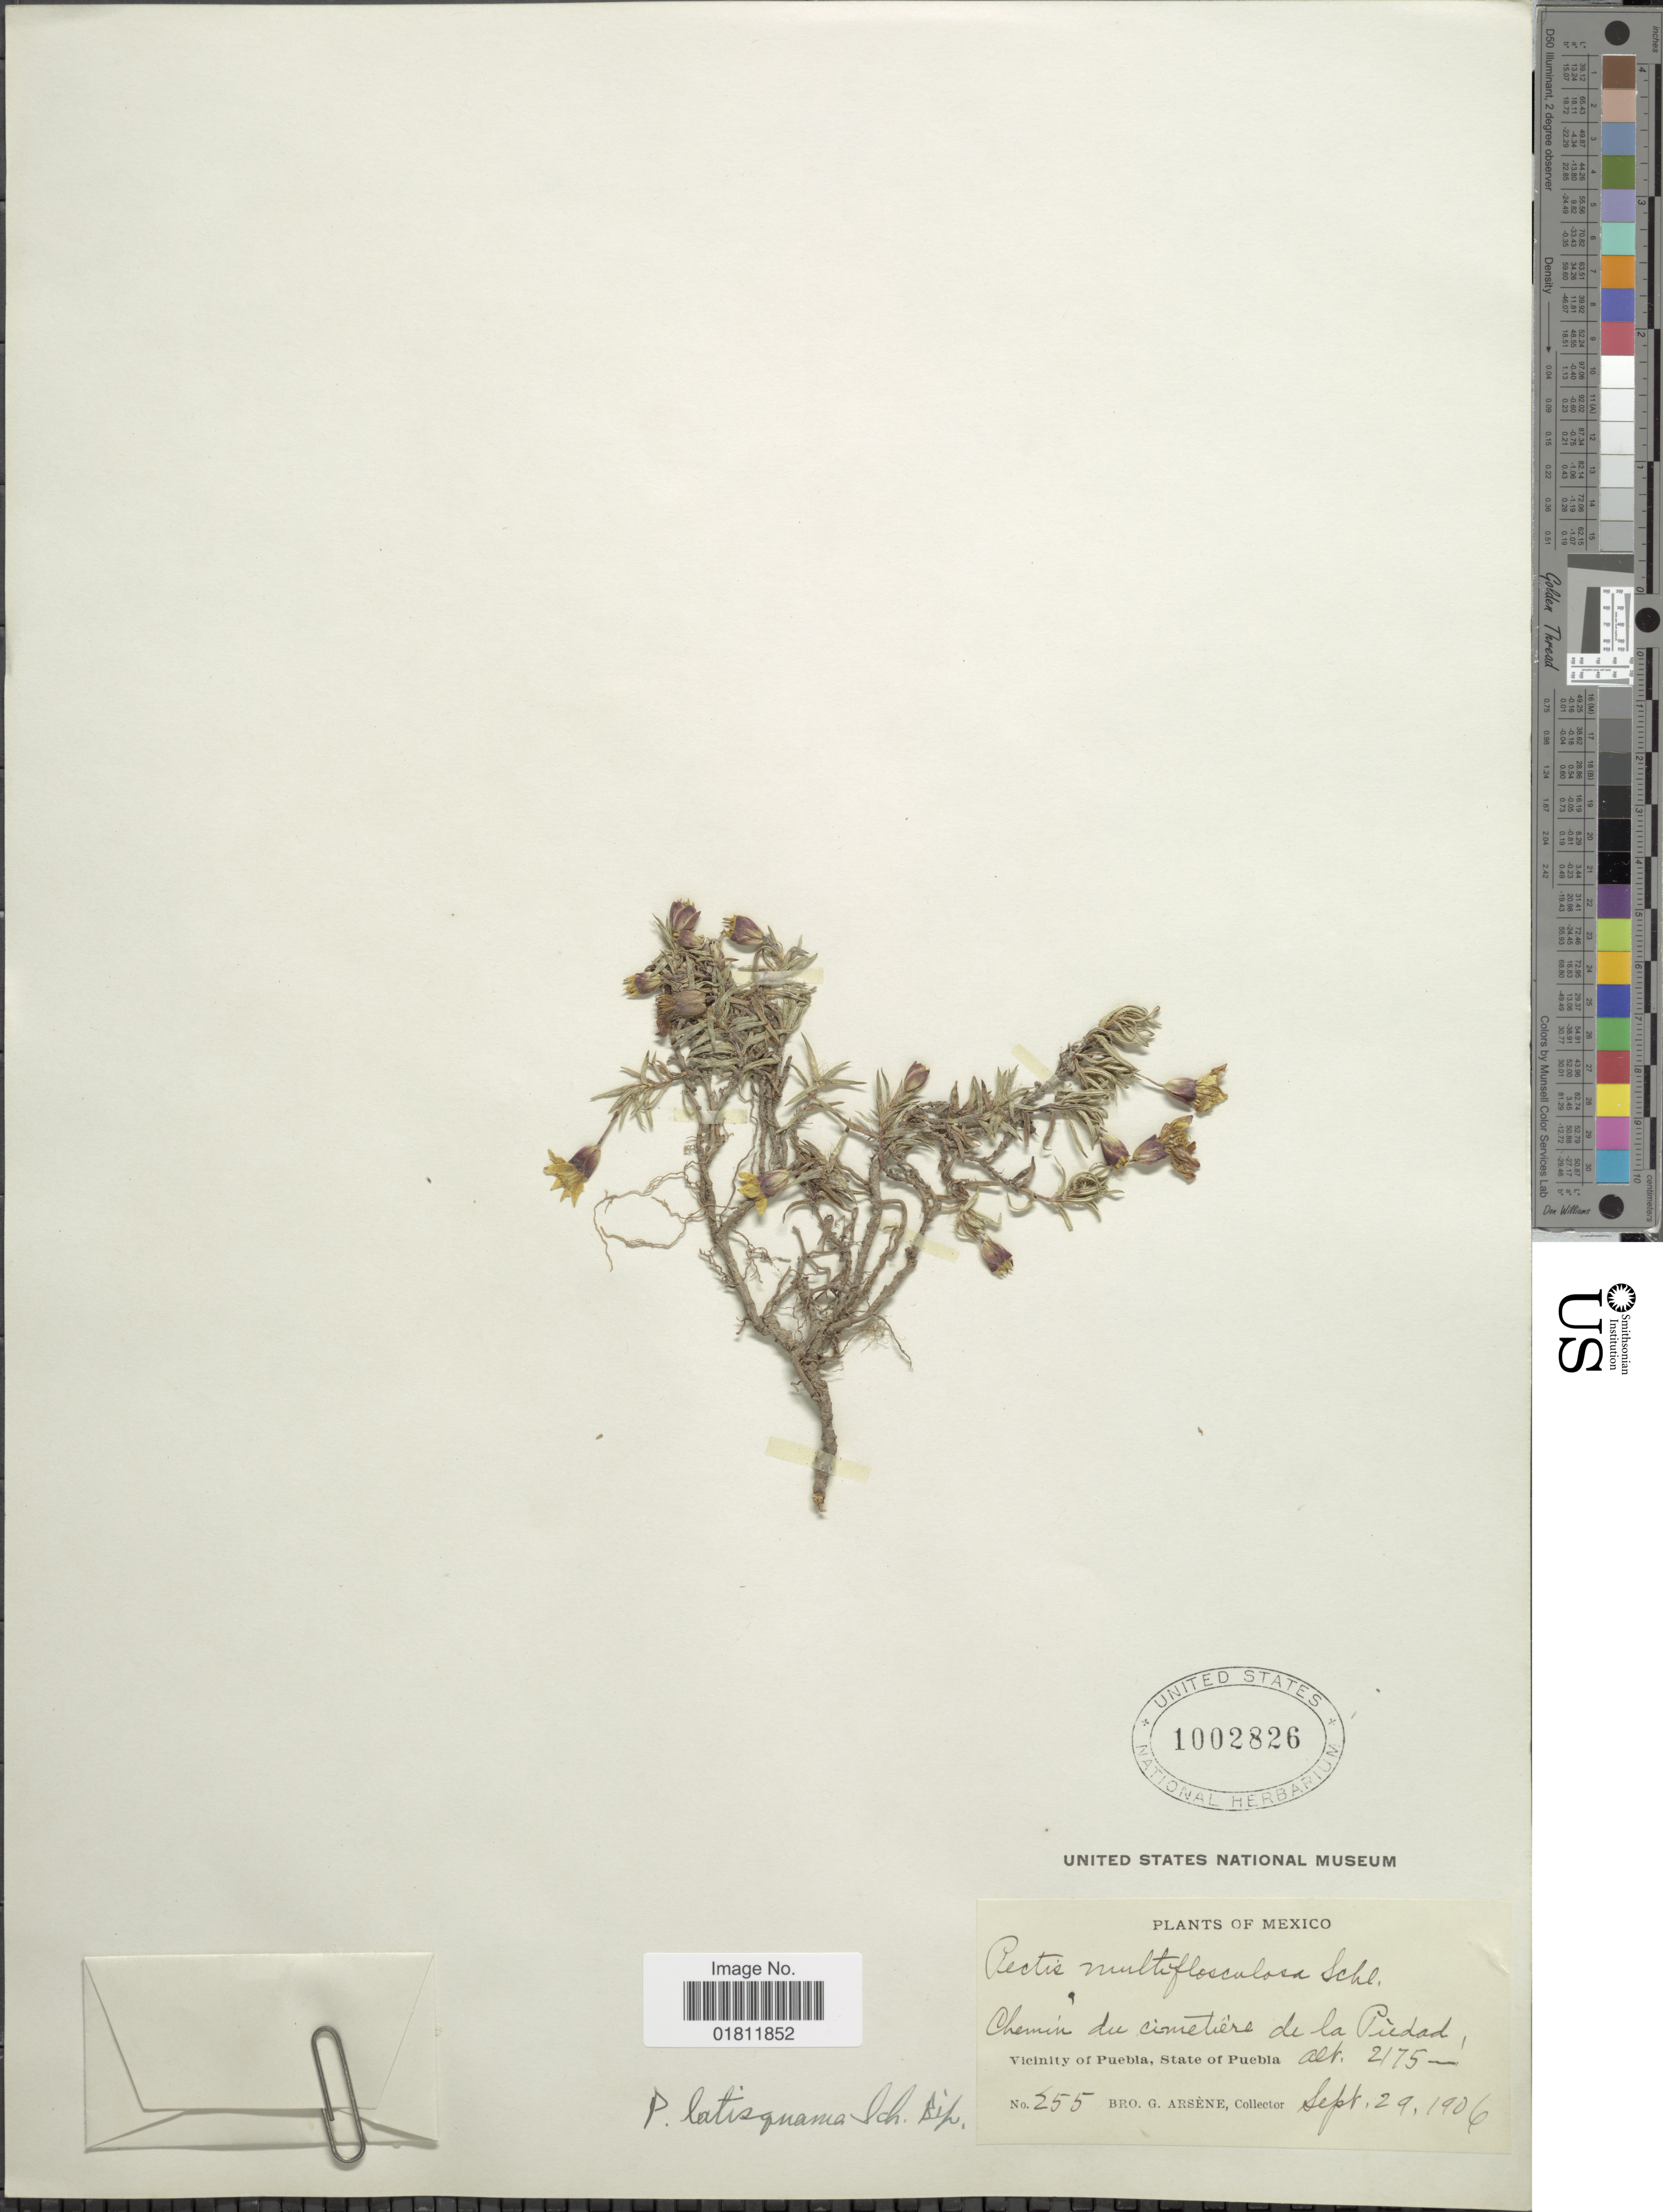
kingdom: Plantae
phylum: Tracheophyta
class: Magnoliopsida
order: Asterales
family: Asteraceae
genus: Pectis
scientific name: Pectis latisquama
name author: Sch. Bip. ex Greenm.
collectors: Bro. G. Arsène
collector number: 255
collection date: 1906-09-29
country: Mexico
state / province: Puebla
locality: Chemin du cimetiere de la Piedad, Vicinity of Puebla, State of Puebla.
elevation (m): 2175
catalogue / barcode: US 1002826